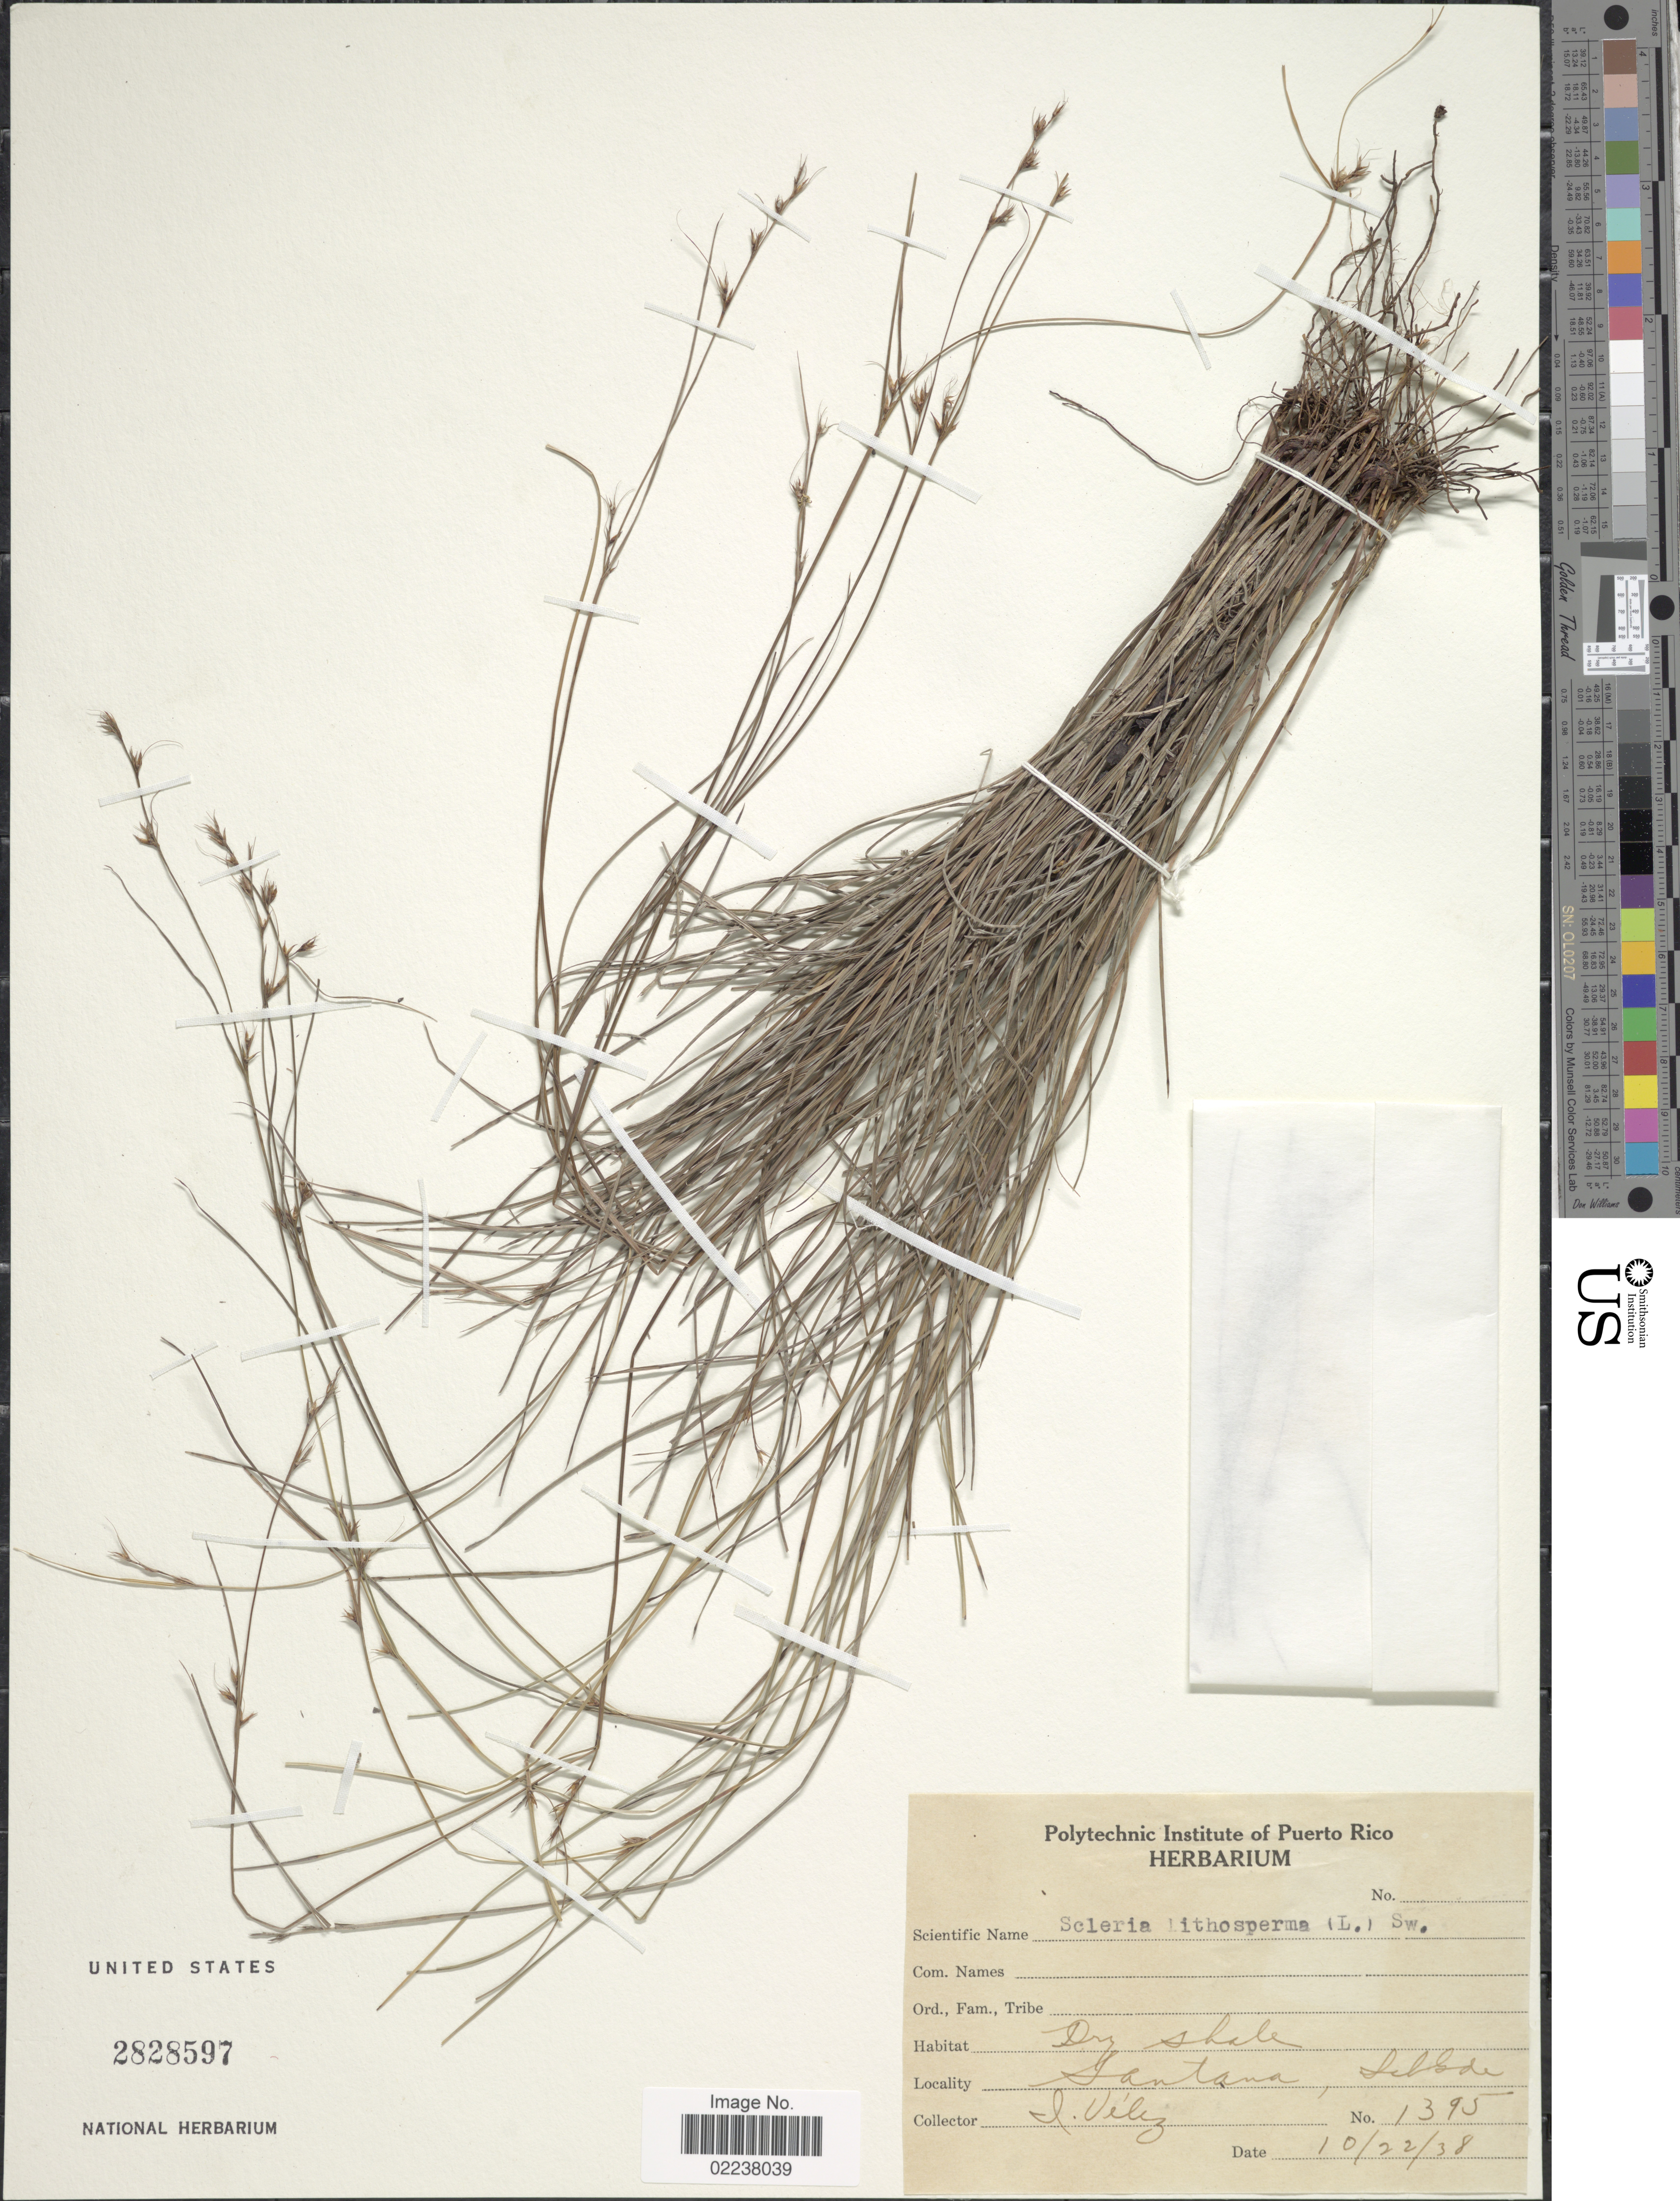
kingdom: Plantae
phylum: Tracheophyta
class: Liliopsida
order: Poales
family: Cyperaceae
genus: Scleria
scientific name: Scleria lithosperma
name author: (L.) Sw.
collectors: I. Velez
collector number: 1395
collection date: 1938-10-22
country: Puerto Rico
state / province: Sabana Grande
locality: Santana, Sab. Gde.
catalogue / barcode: US 2828597